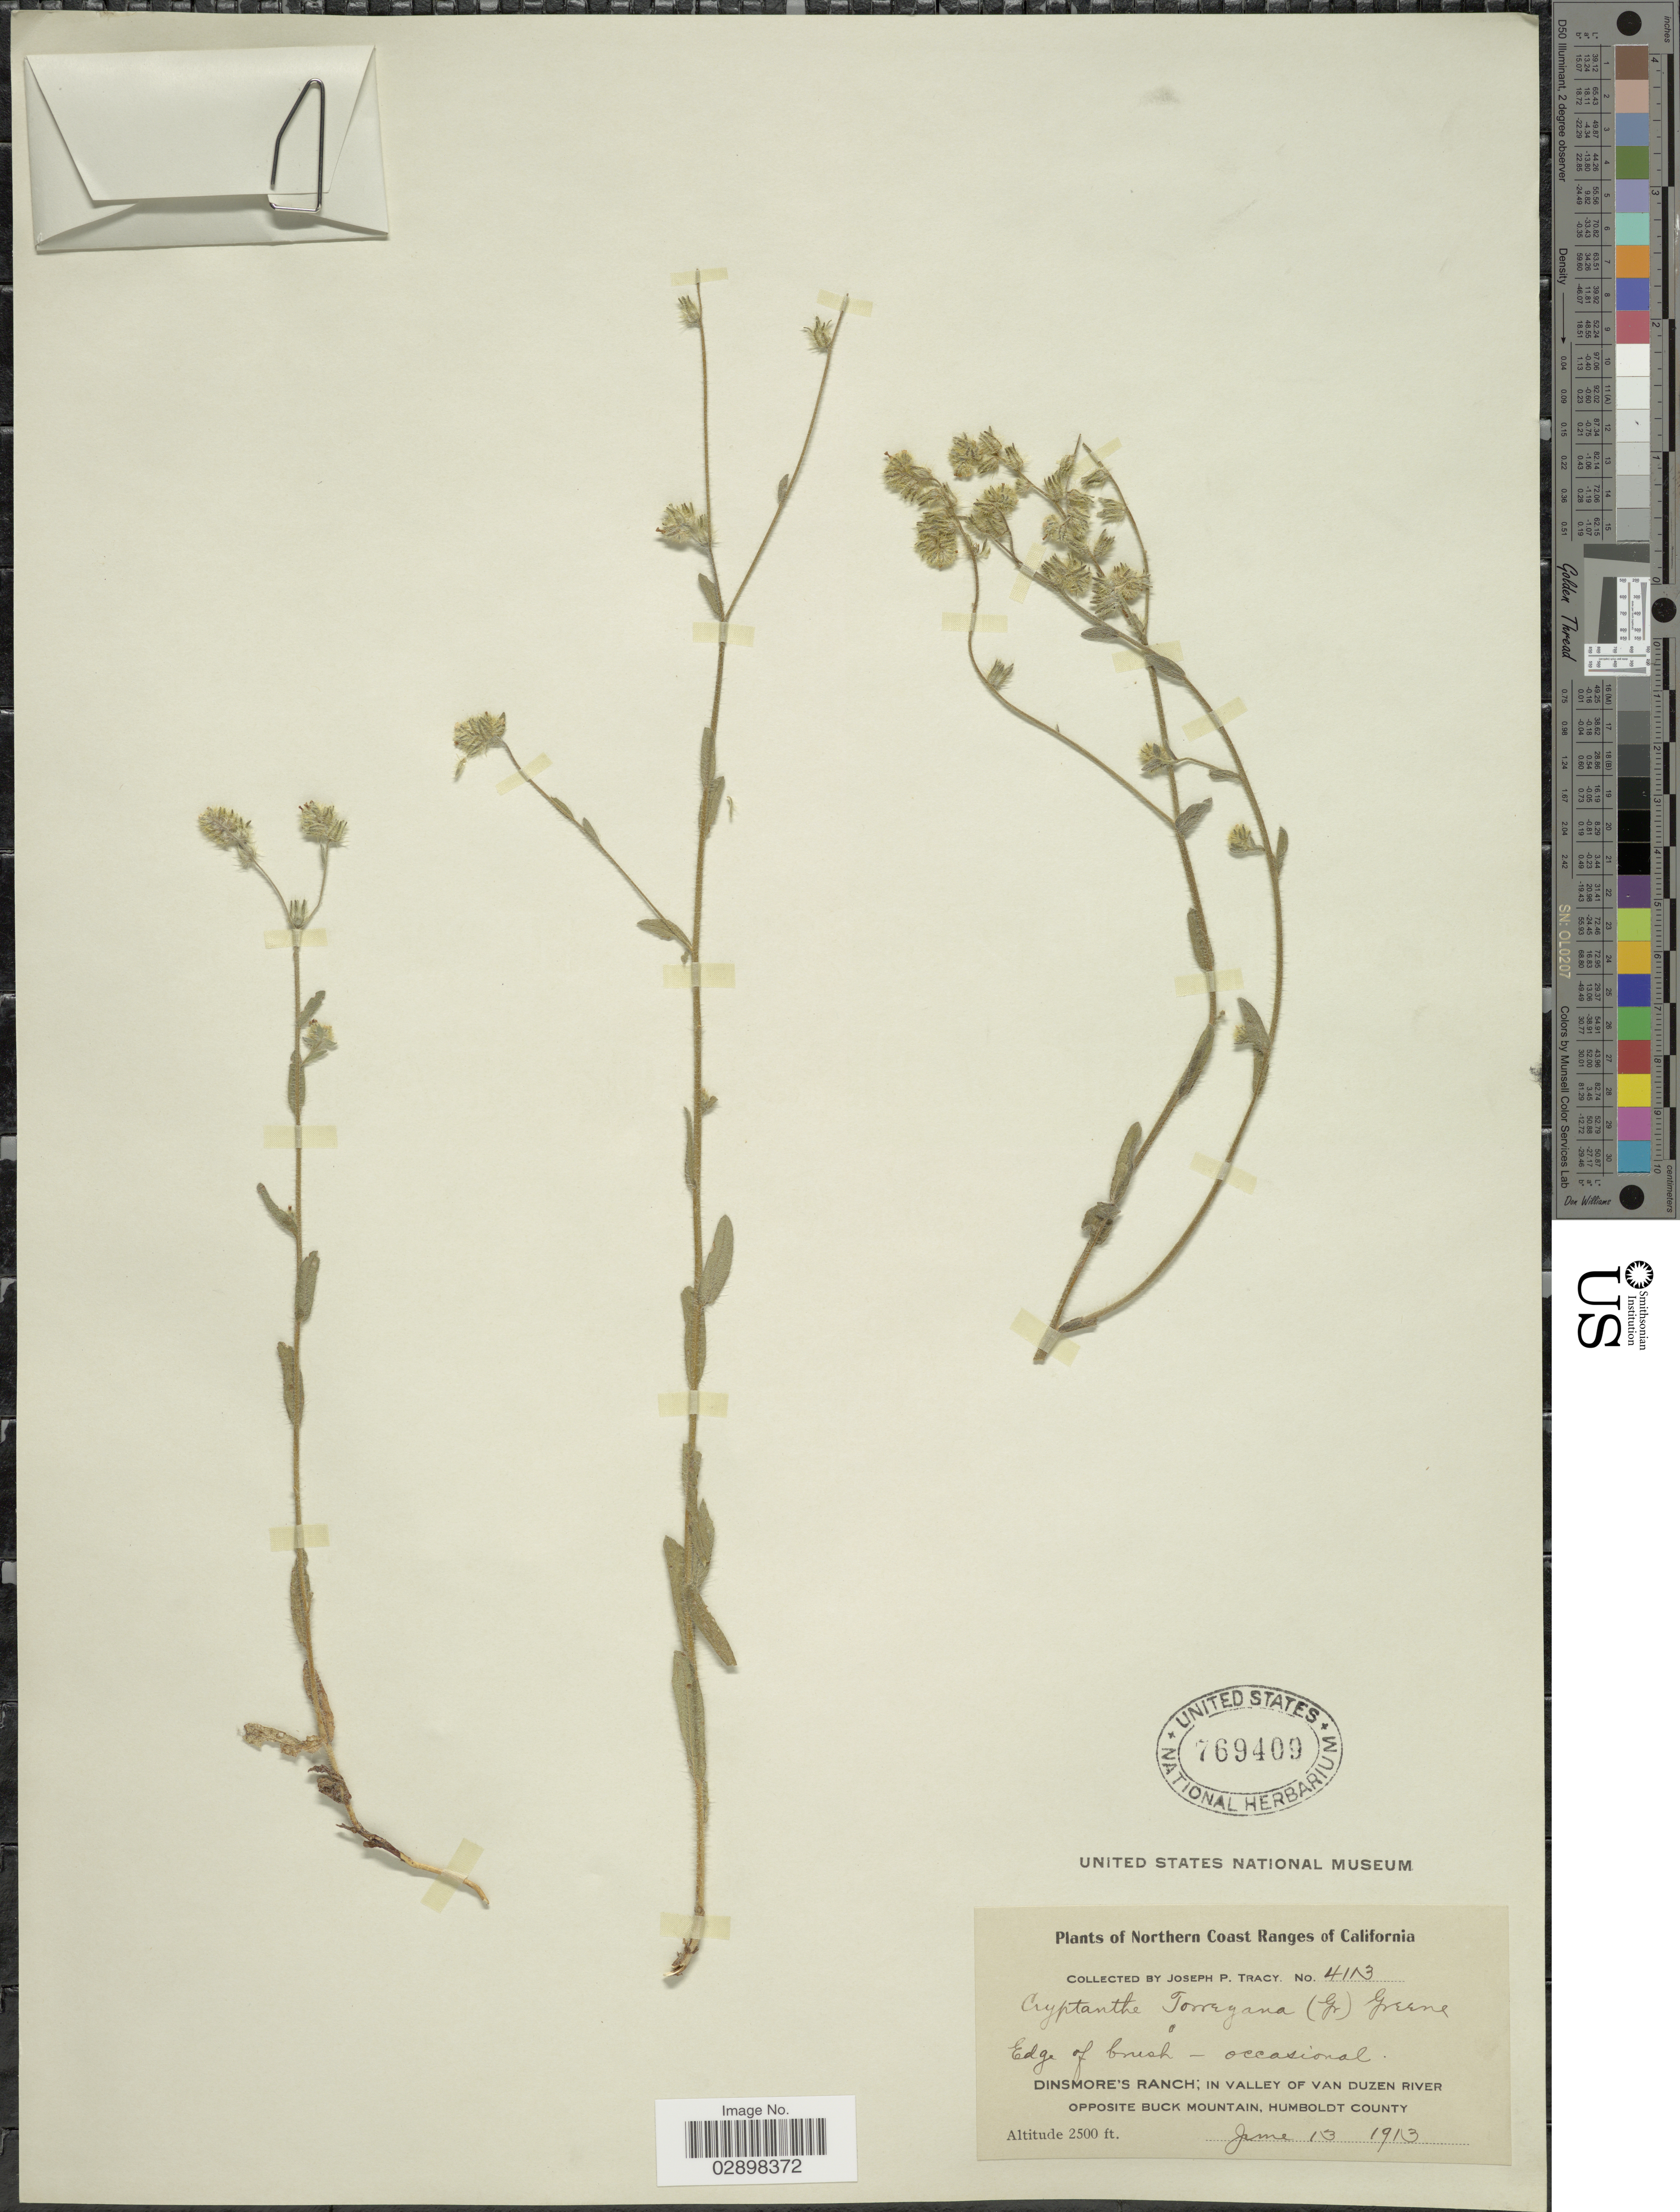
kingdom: Plantae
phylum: Tracheophyta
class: Magnoliopsida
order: Boraginales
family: Boraginaceae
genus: Cryptantha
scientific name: Cryptantha torreyana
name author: (A. Gray) S.W. Greene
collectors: J. Tracy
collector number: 4113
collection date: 1913-06-13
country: United States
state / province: California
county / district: Humboldt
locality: Northern Coast Ranges of California, Dinsmore's Ranch; In valley of van Duzen River opposite Buck Mountain, Humboldt County.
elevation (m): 762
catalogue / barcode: US 769409